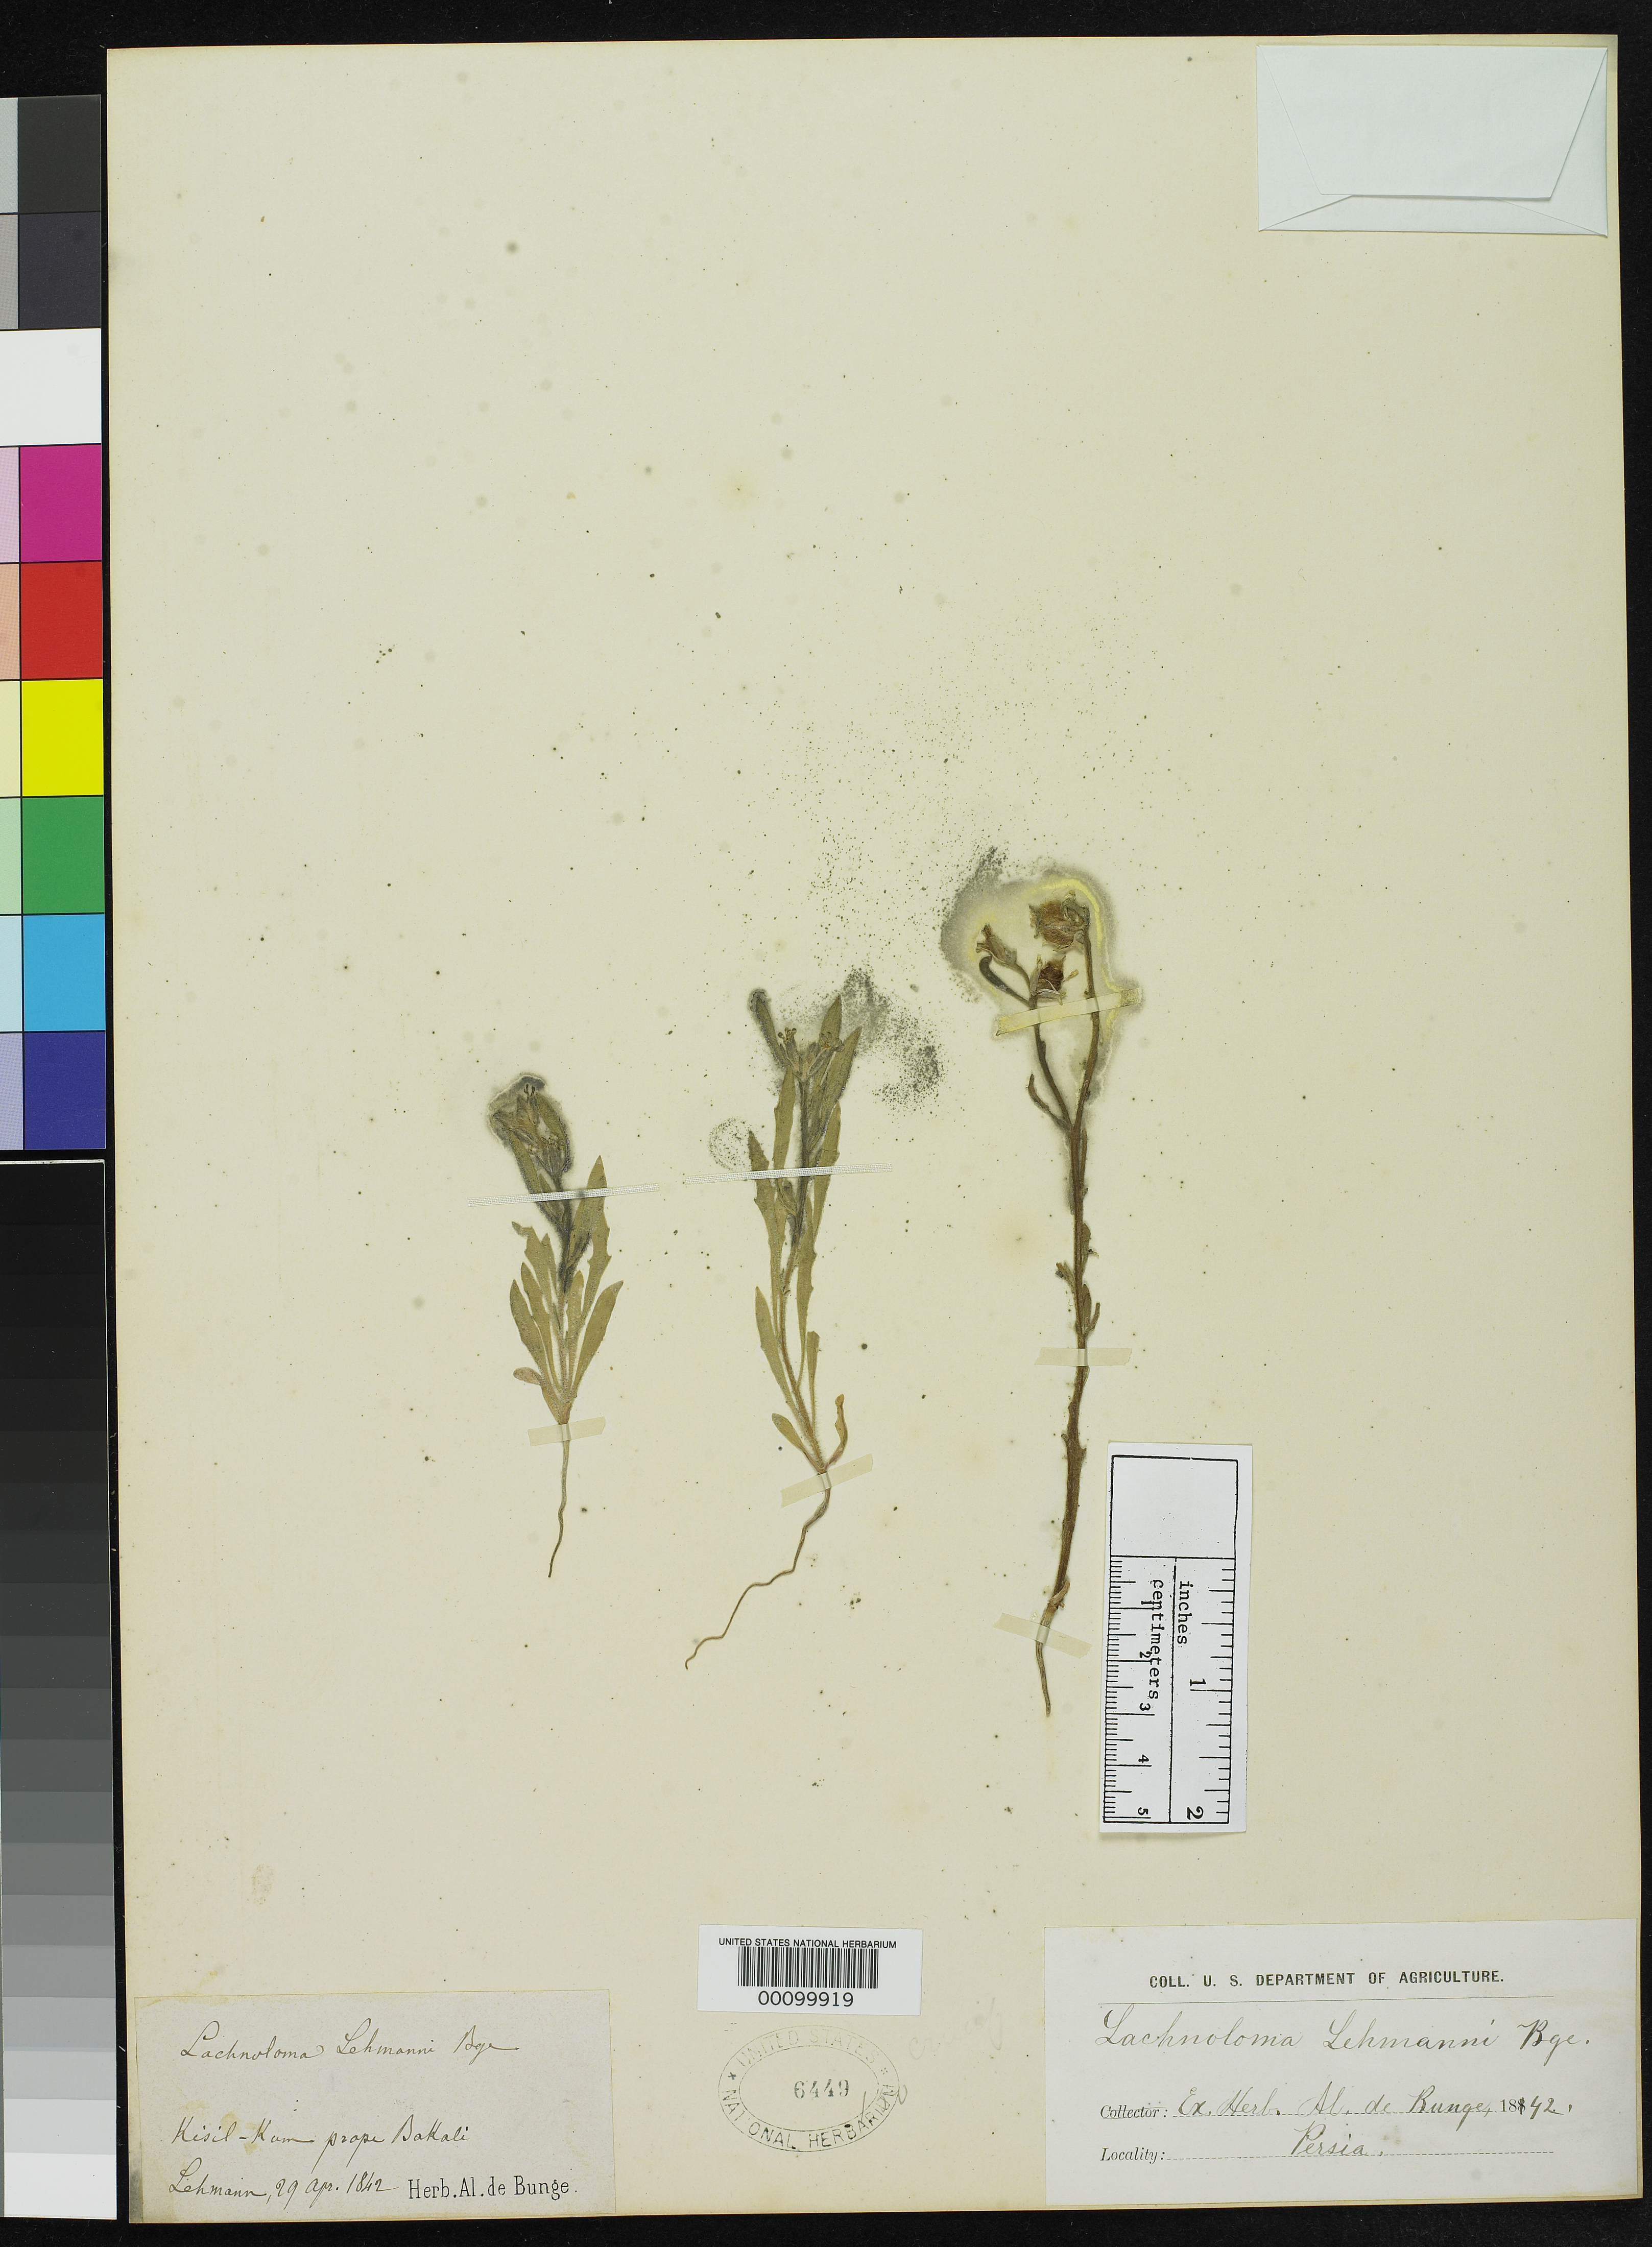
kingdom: Plantae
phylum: Tracheophyta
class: Magnoliopsida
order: Brassicales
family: Brassicaceae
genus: Lachnoloma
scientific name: Lachnoloma lehmannii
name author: Bunge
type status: Type Collection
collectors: F. C. Lehmann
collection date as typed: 29 Apr 1842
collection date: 1842-04-29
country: Uzbekistan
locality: Kyzyl Kum, near Bakali.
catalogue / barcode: US 6449